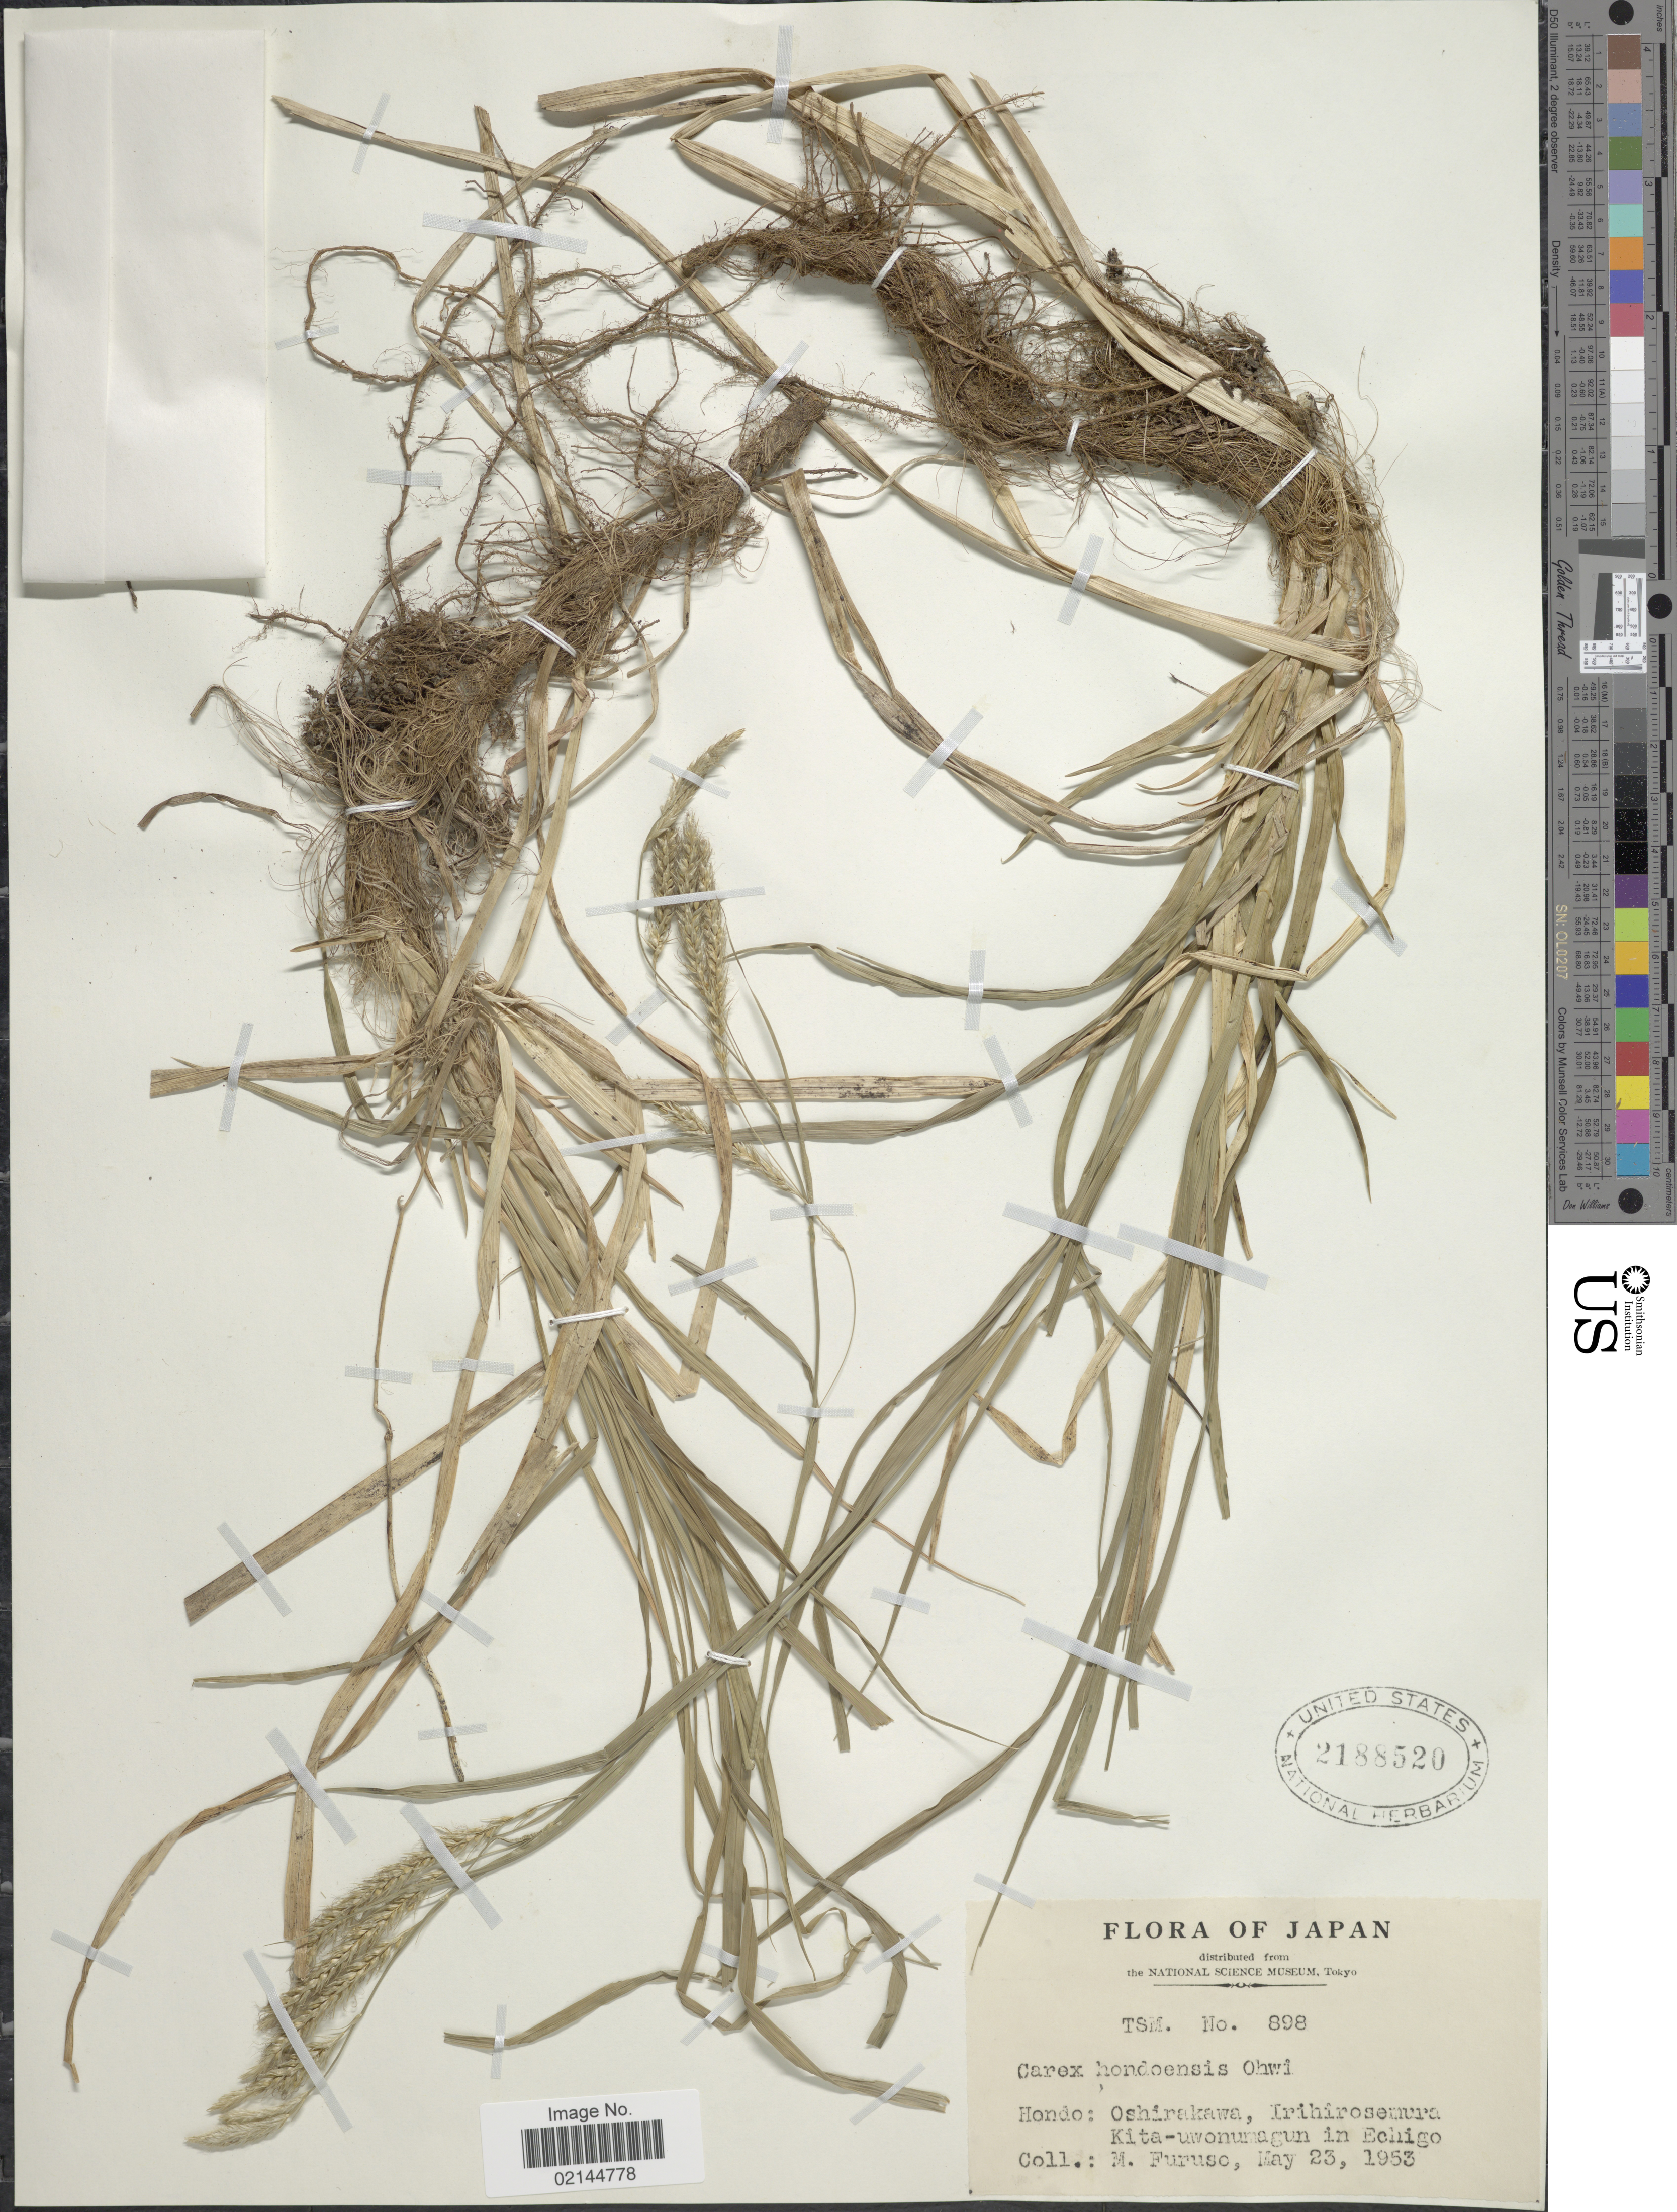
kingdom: Plantae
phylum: Tracheophyta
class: Liliopsida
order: Poales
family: Cyperaceae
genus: Carex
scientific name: Carex hondoensis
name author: Ohwi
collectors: M. Furuso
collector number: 898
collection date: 1953-05-23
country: Japan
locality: Hondo: Oshirakawa, Irihirosemura Kita-uwonumagun in Echigo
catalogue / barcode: US 2188520